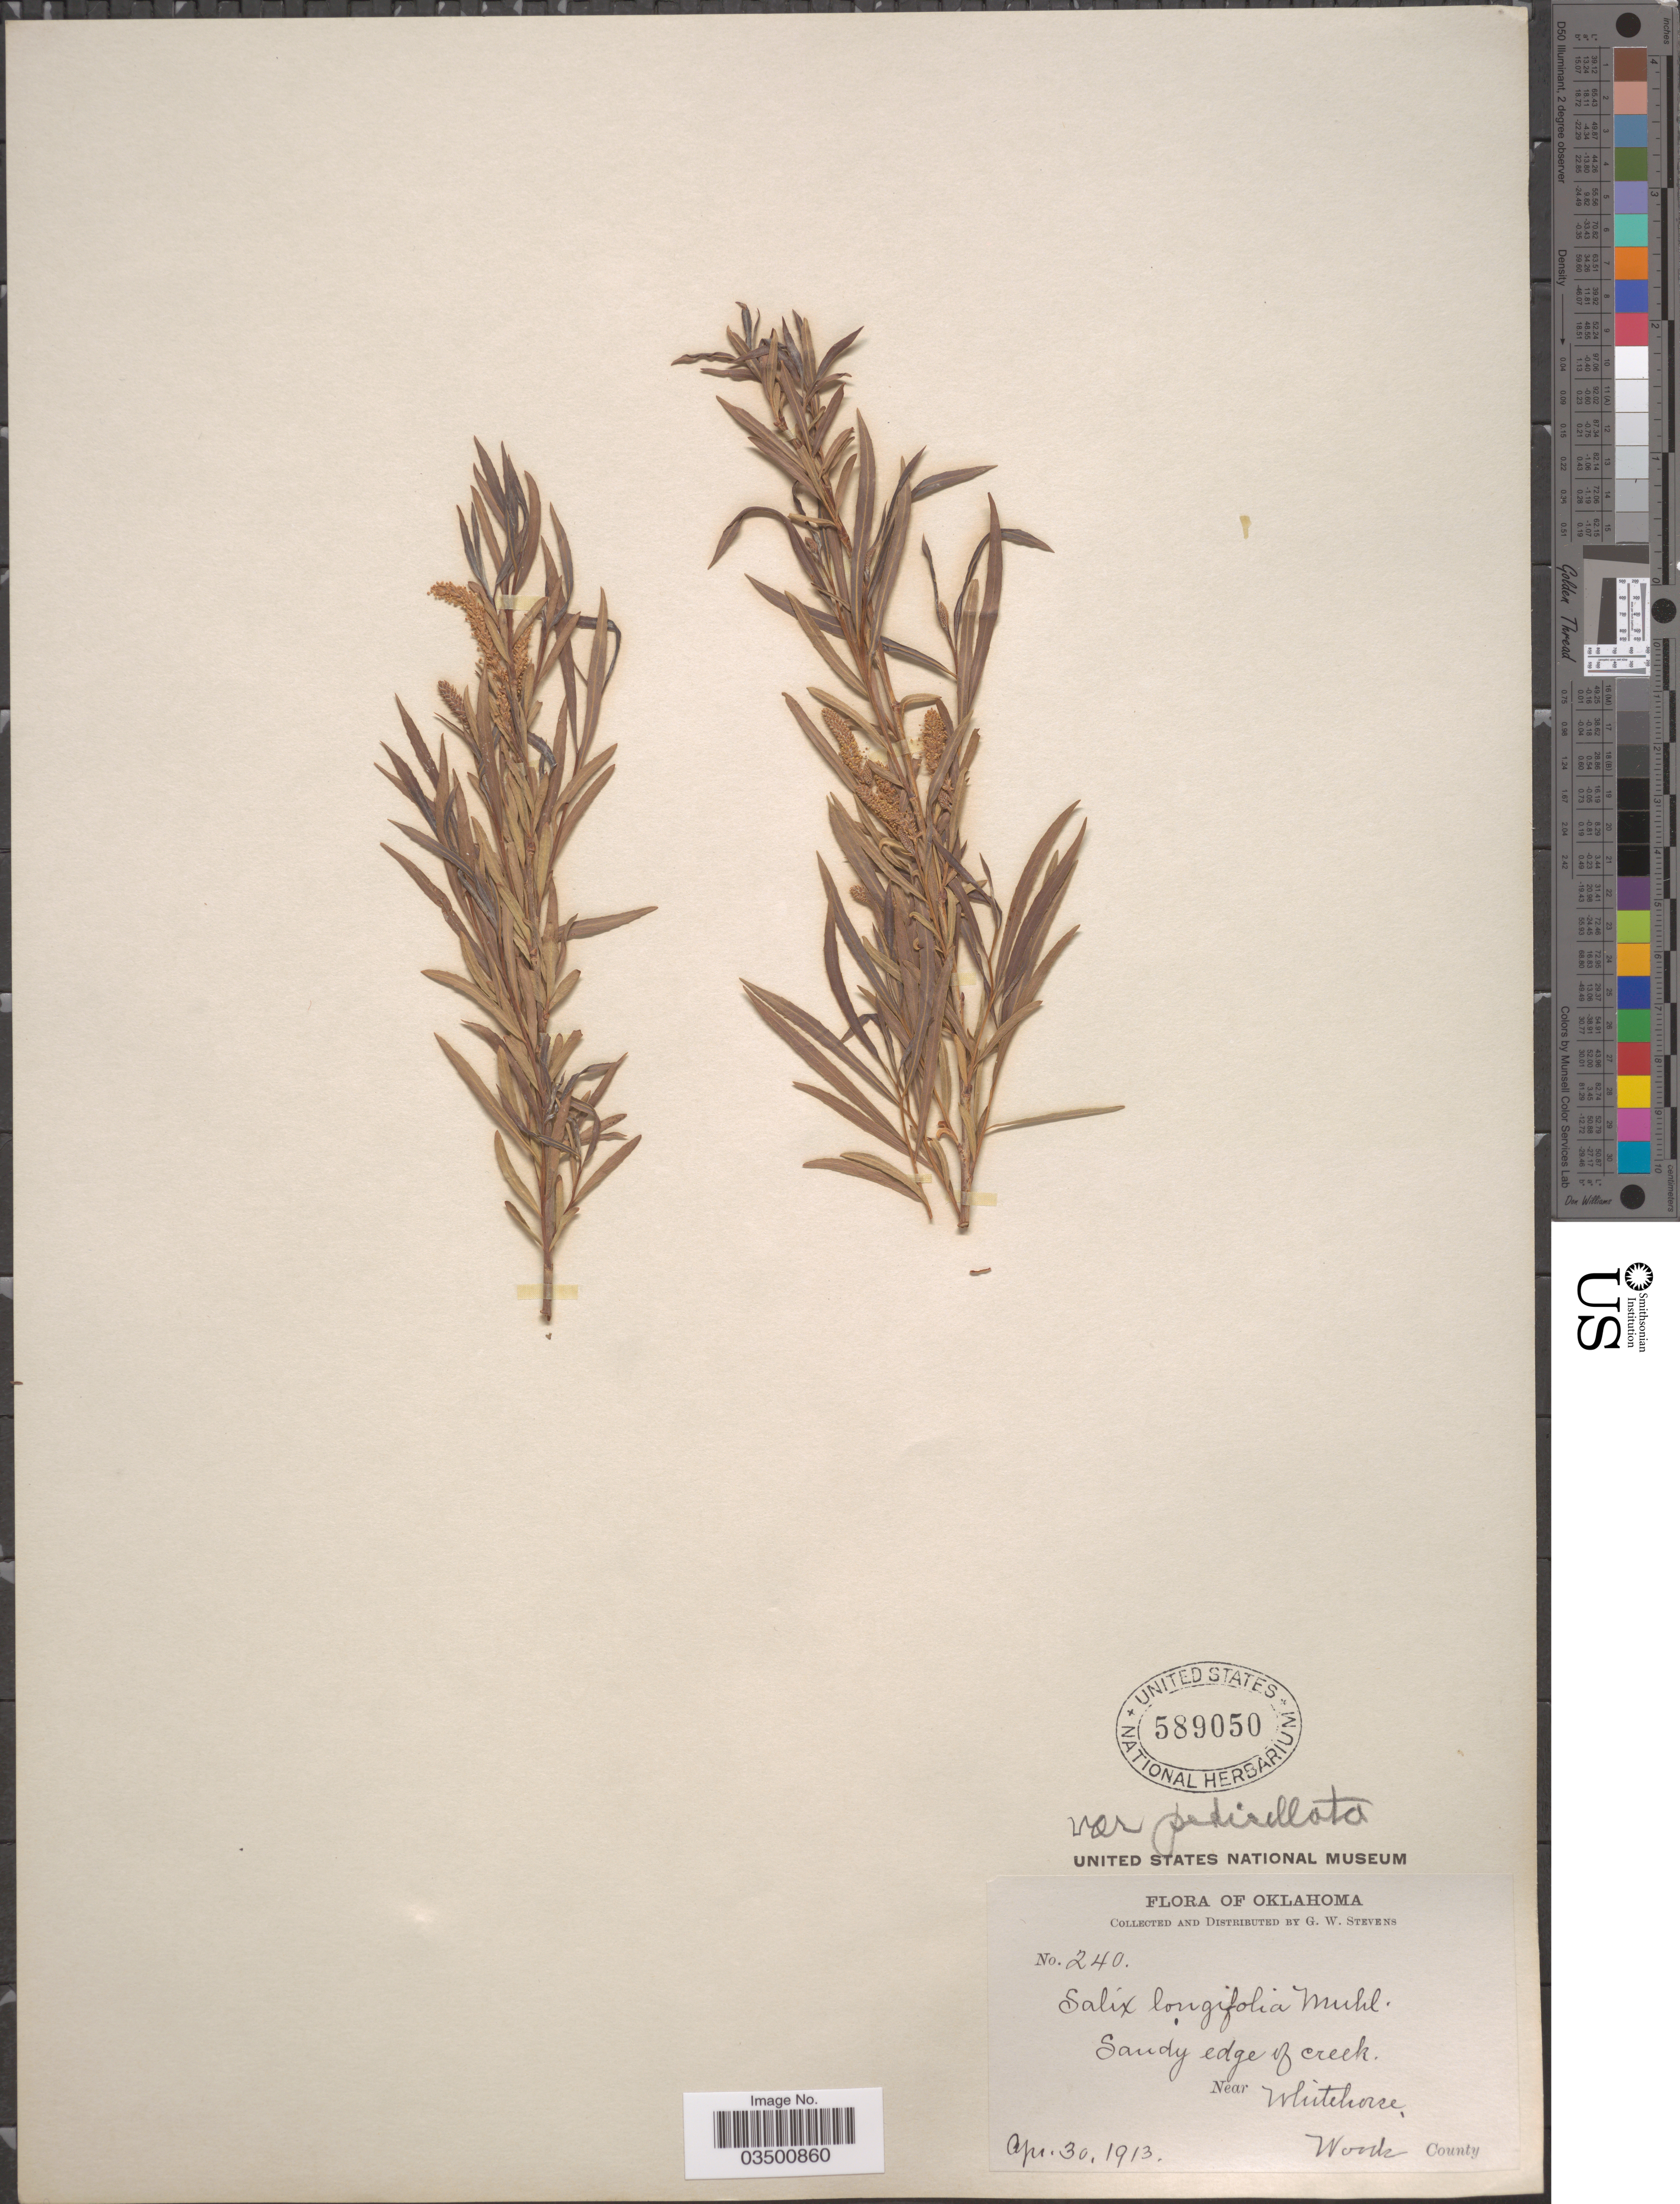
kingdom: Plantae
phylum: Tracheophyta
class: Magnoliopsida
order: Malpighiales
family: Salicaceae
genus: Salix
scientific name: Salix interior var. pedicellata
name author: (Andersson) C.R. Ball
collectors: G. W. Stevens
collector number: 240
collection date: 1913-04-30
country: United States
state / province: Oklahoma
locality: Sandy edge of creek. Near Whitehouse, Woods County.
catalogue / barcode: US 589050